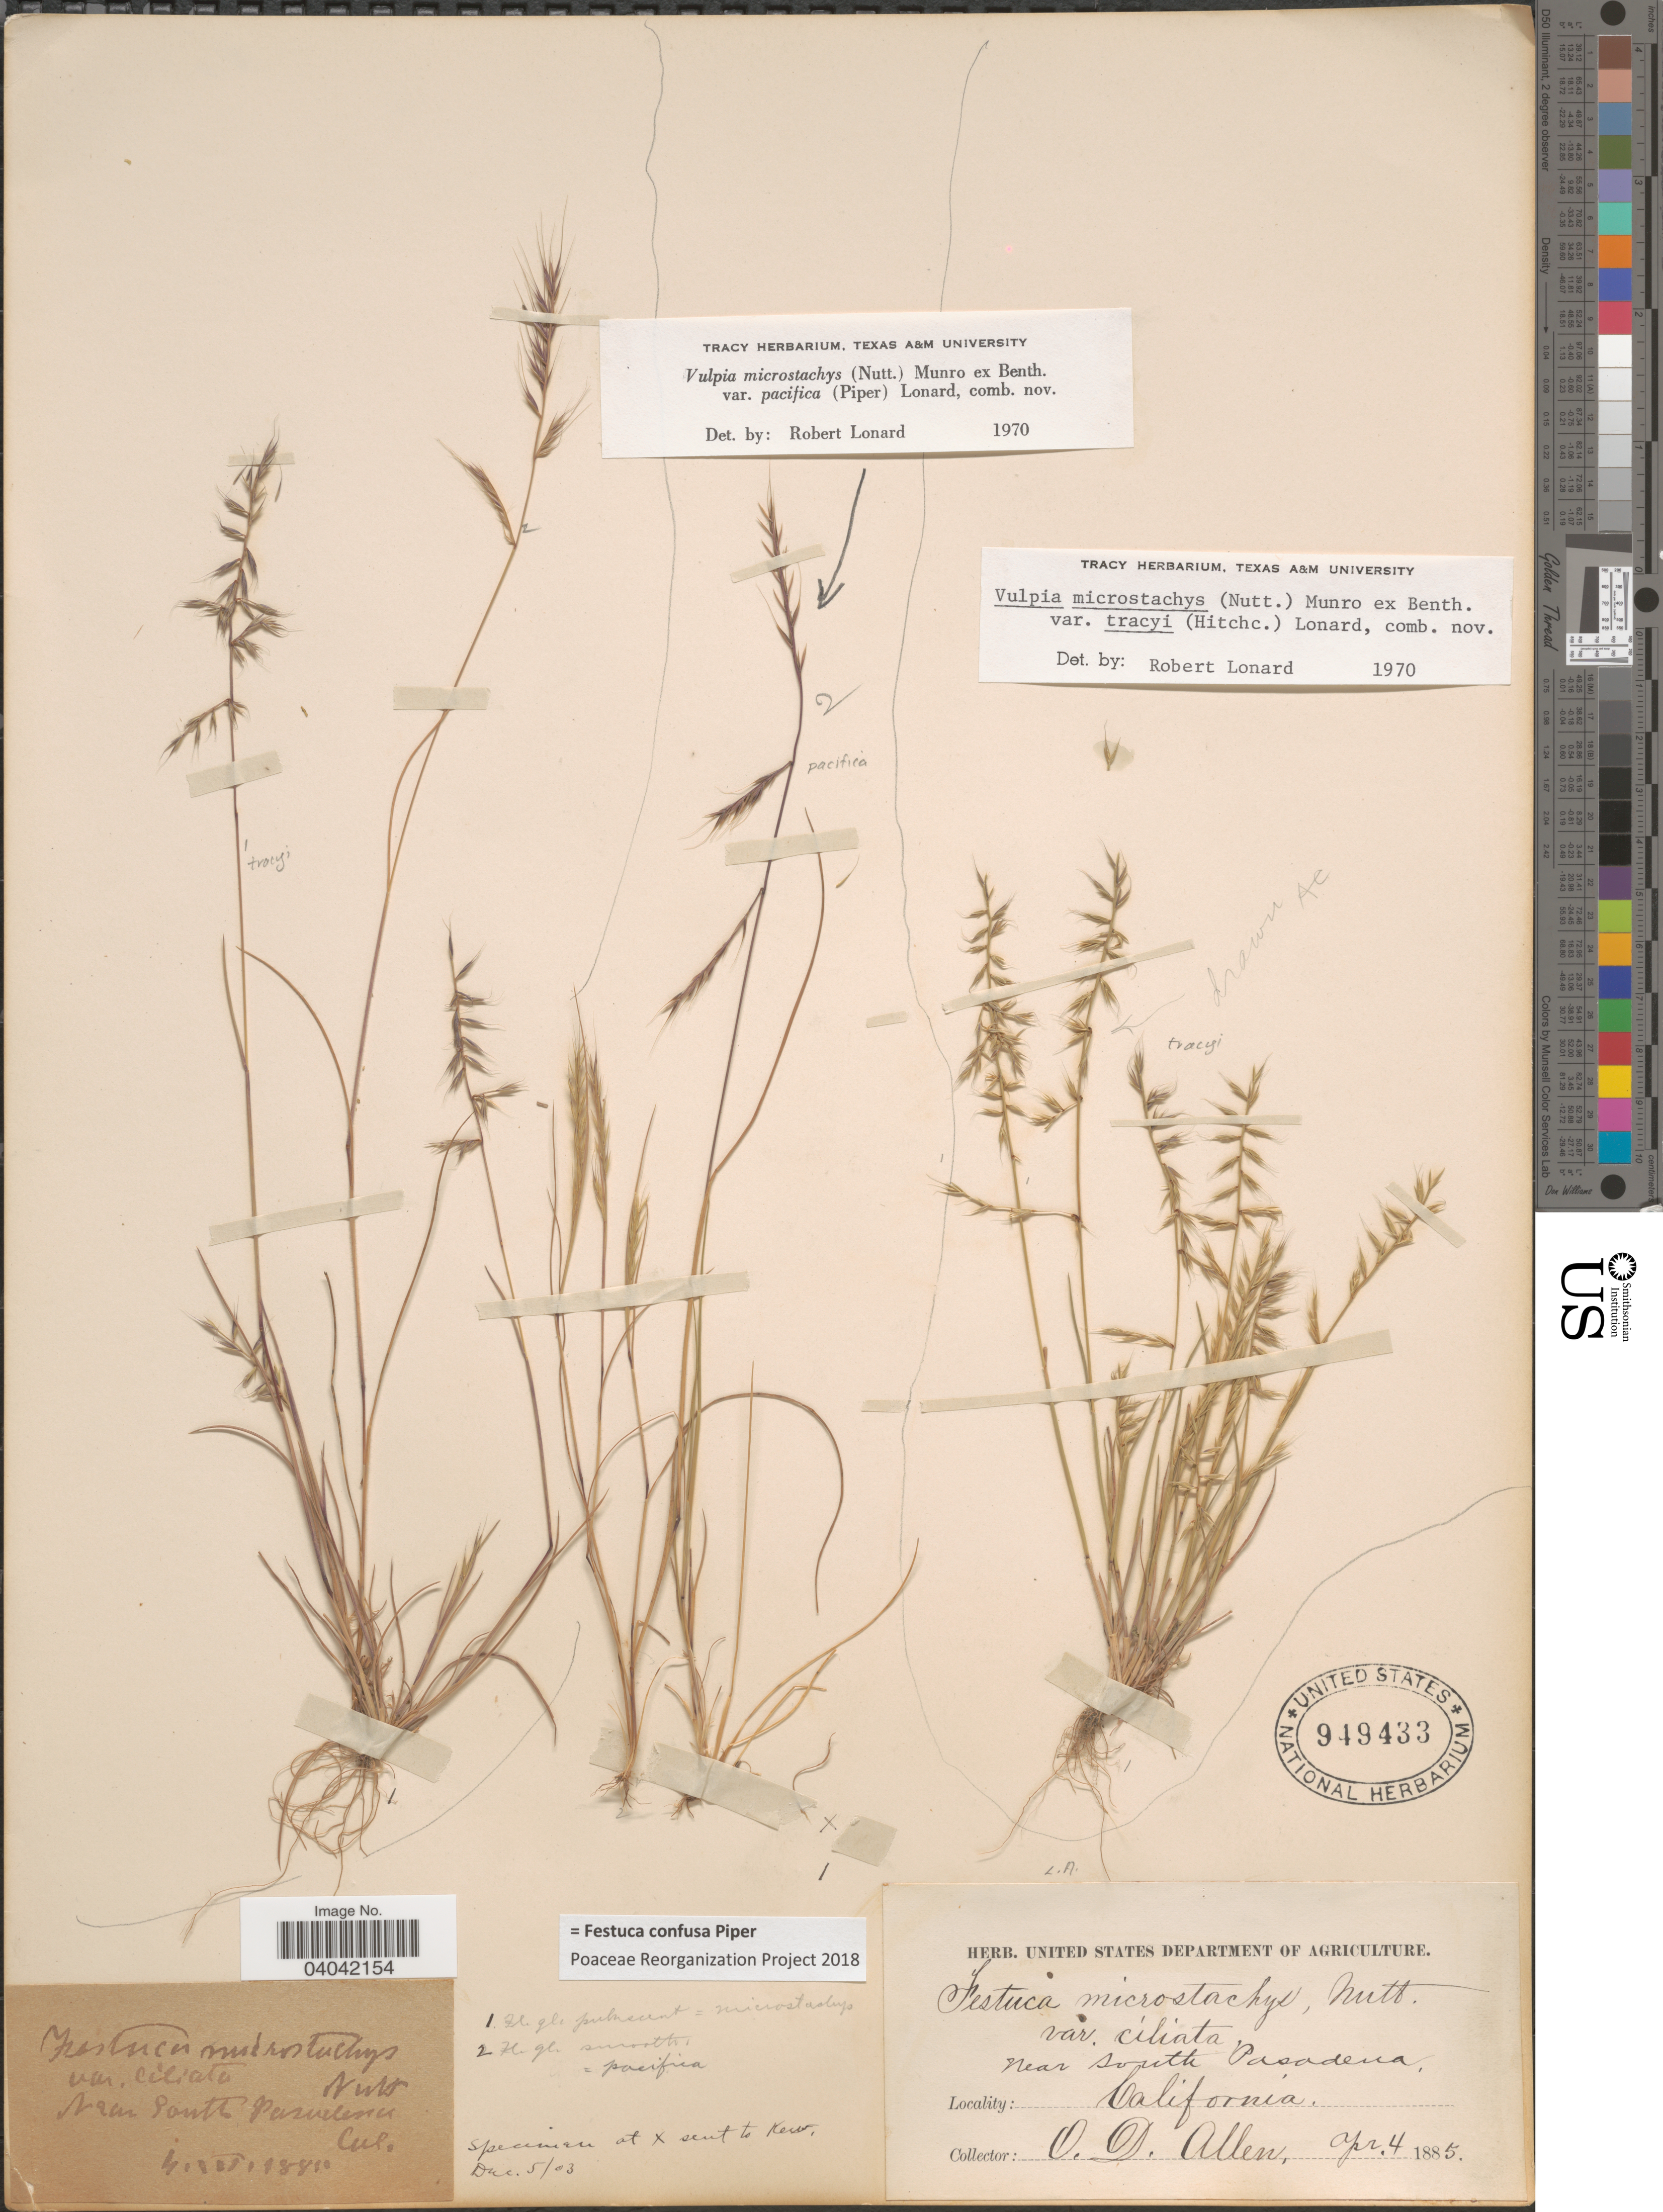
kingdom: Plantae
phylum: Tracheophyta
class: Liliopsida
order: Poales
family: Poaceae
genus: Festuca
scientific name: Festuca confusa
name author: Piper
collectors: O. D. Allen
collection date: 1885-04-04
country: United States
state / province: California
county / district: Los Angeles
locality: Near South Pasadena.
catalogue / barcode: US 949433